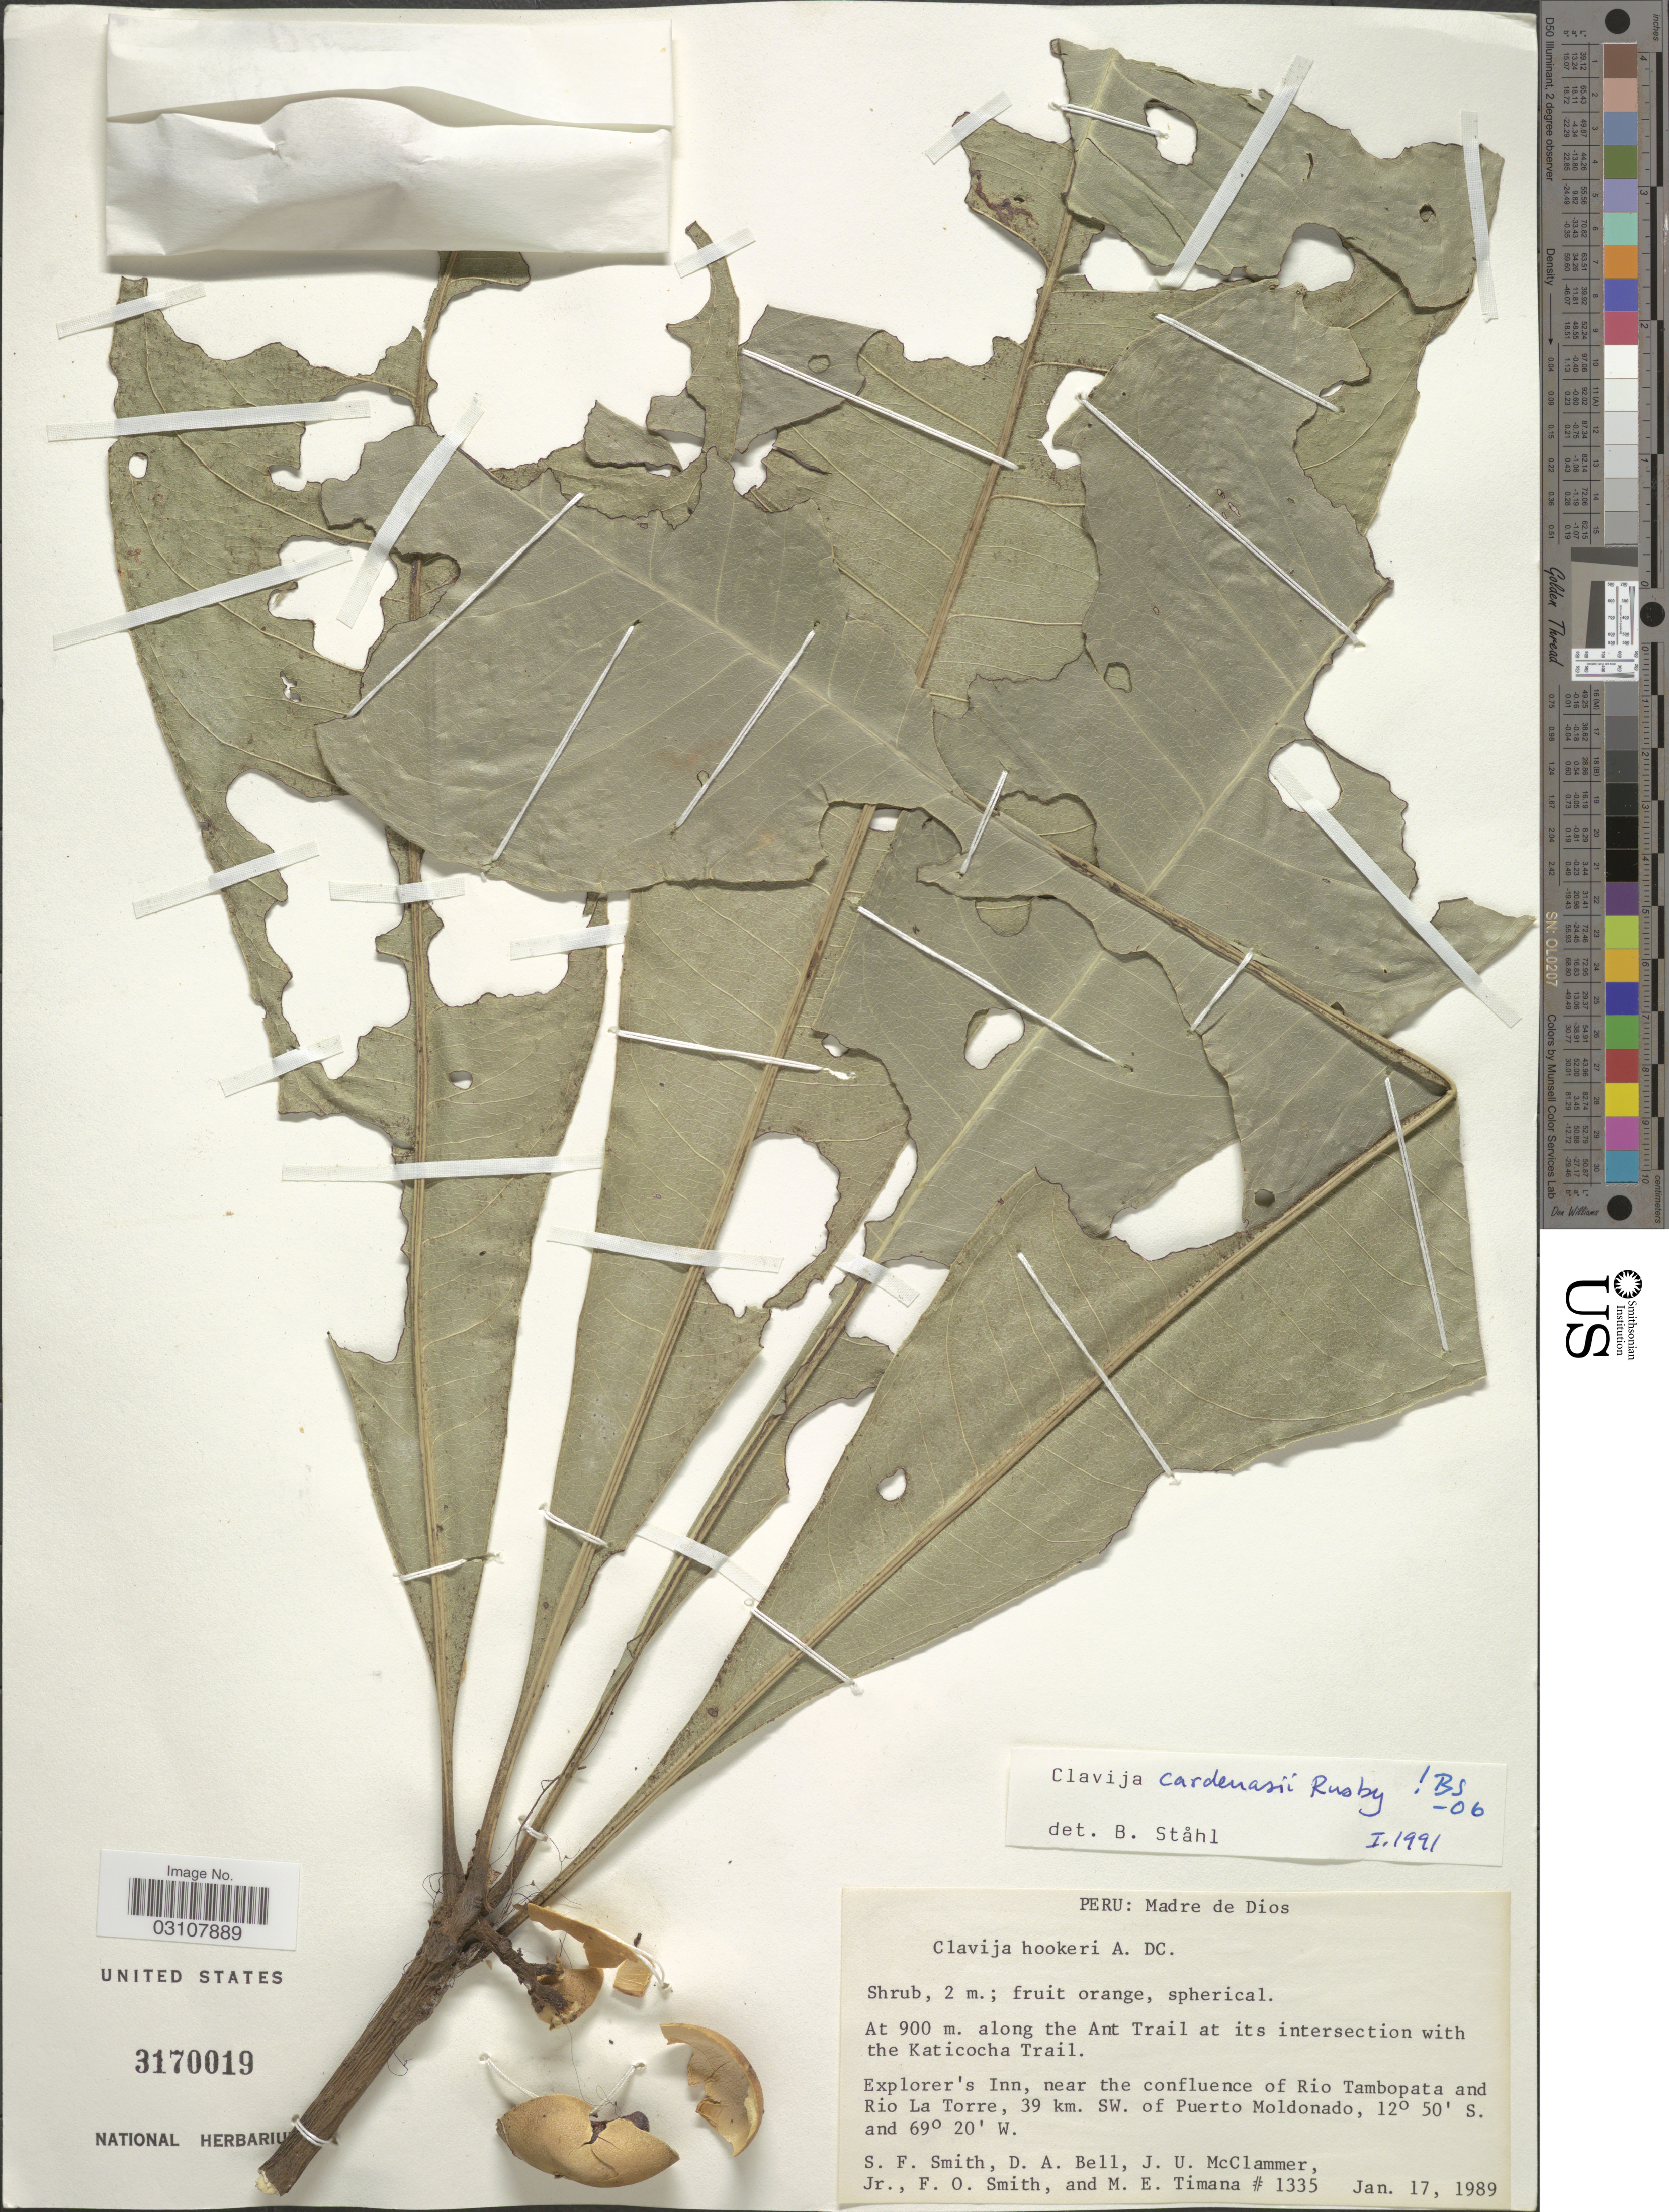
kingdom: Plantae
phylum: Tracheophyta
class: Magnoliopsida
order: Ericales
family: Primulaceae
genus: Clavija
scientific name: Clavija cardenasii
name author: Rusby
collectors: S.F. Smith, D. A. Bell, J. McClammer Jr. & F. Smith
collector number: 1335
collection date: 1989-01-17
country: Peru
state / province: Madre de Dios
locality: Along the Ant Trail at its intersection with the Katicocha Trail. Explorer's Inn, near the confluence of Rio Tambopata and Rio La Torre, 39 km. SW. of Puerto Moldonado.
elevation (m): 900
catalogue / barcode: US 3170019